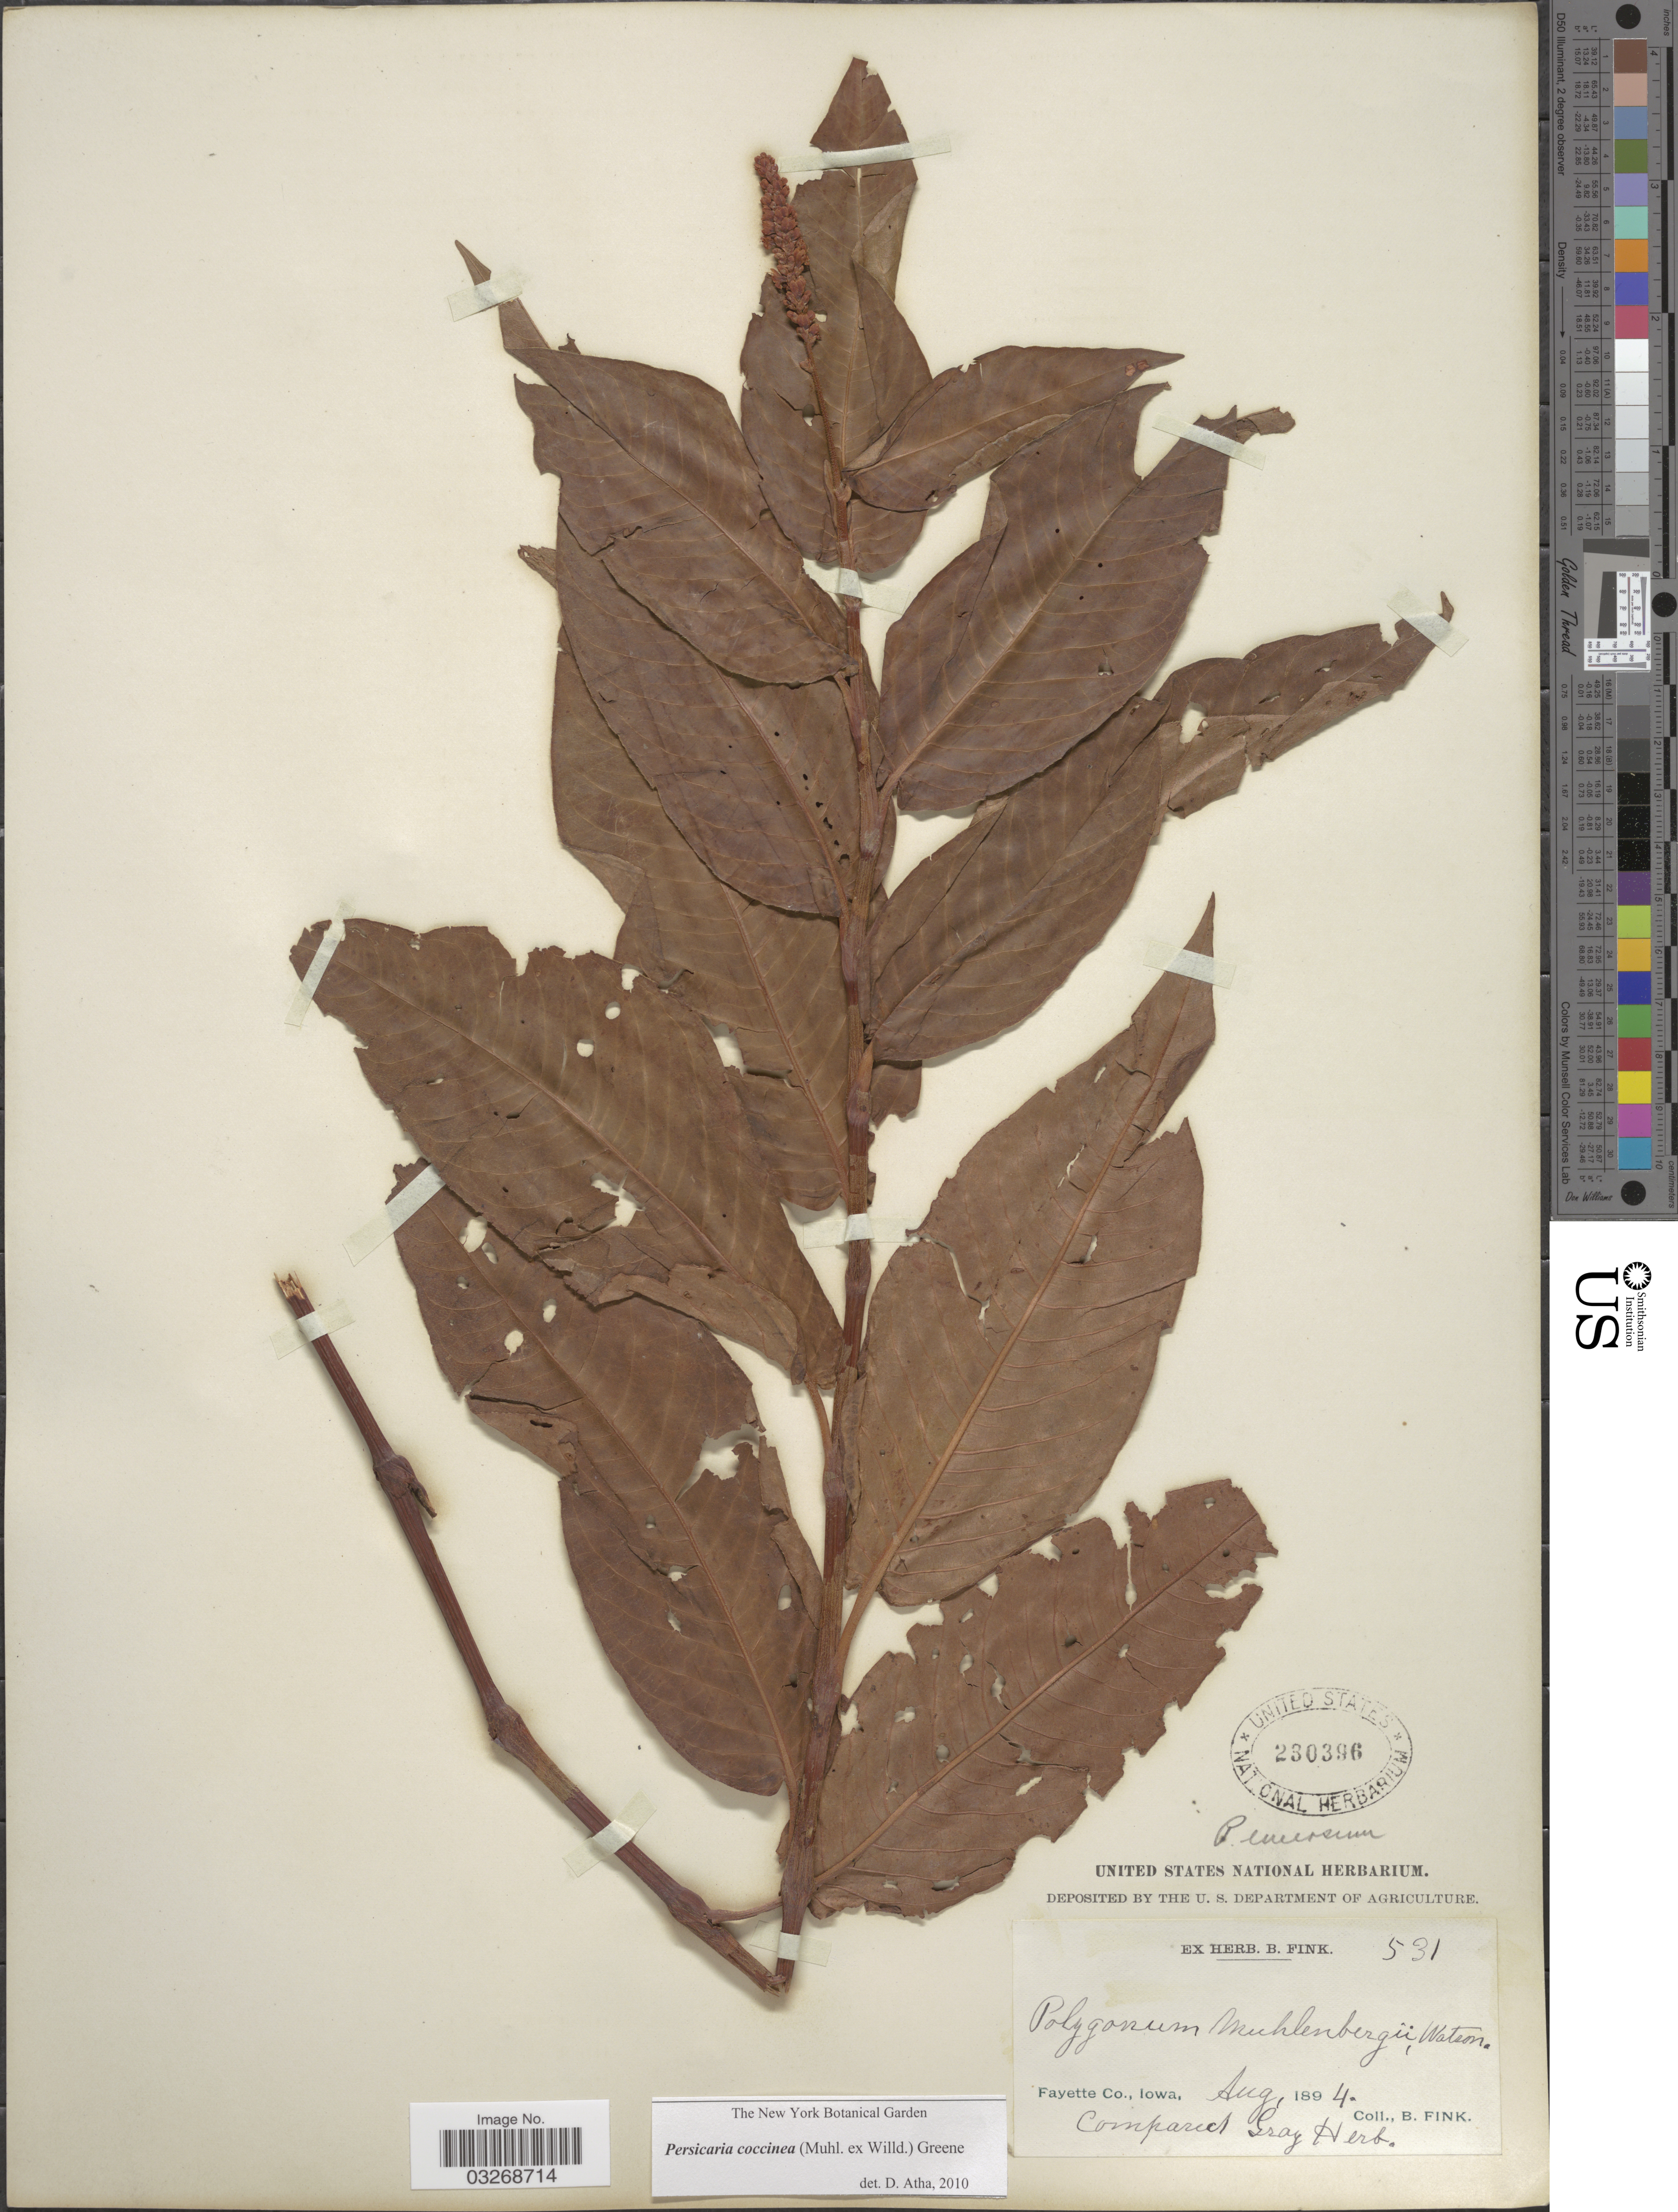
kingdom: Plantae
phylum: Tracheophyta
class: Magnoliopsida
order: Caryophyllales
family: Polygonaceae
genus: Persicaria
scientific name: Persicaria coccinea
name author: (Muhl. ex Willd.) Greene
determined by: Atha, D. E.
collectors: B. Fink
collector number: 531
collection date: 1894-08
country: United States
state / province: Iowa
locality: Fayette Co.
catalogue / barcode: US 230396